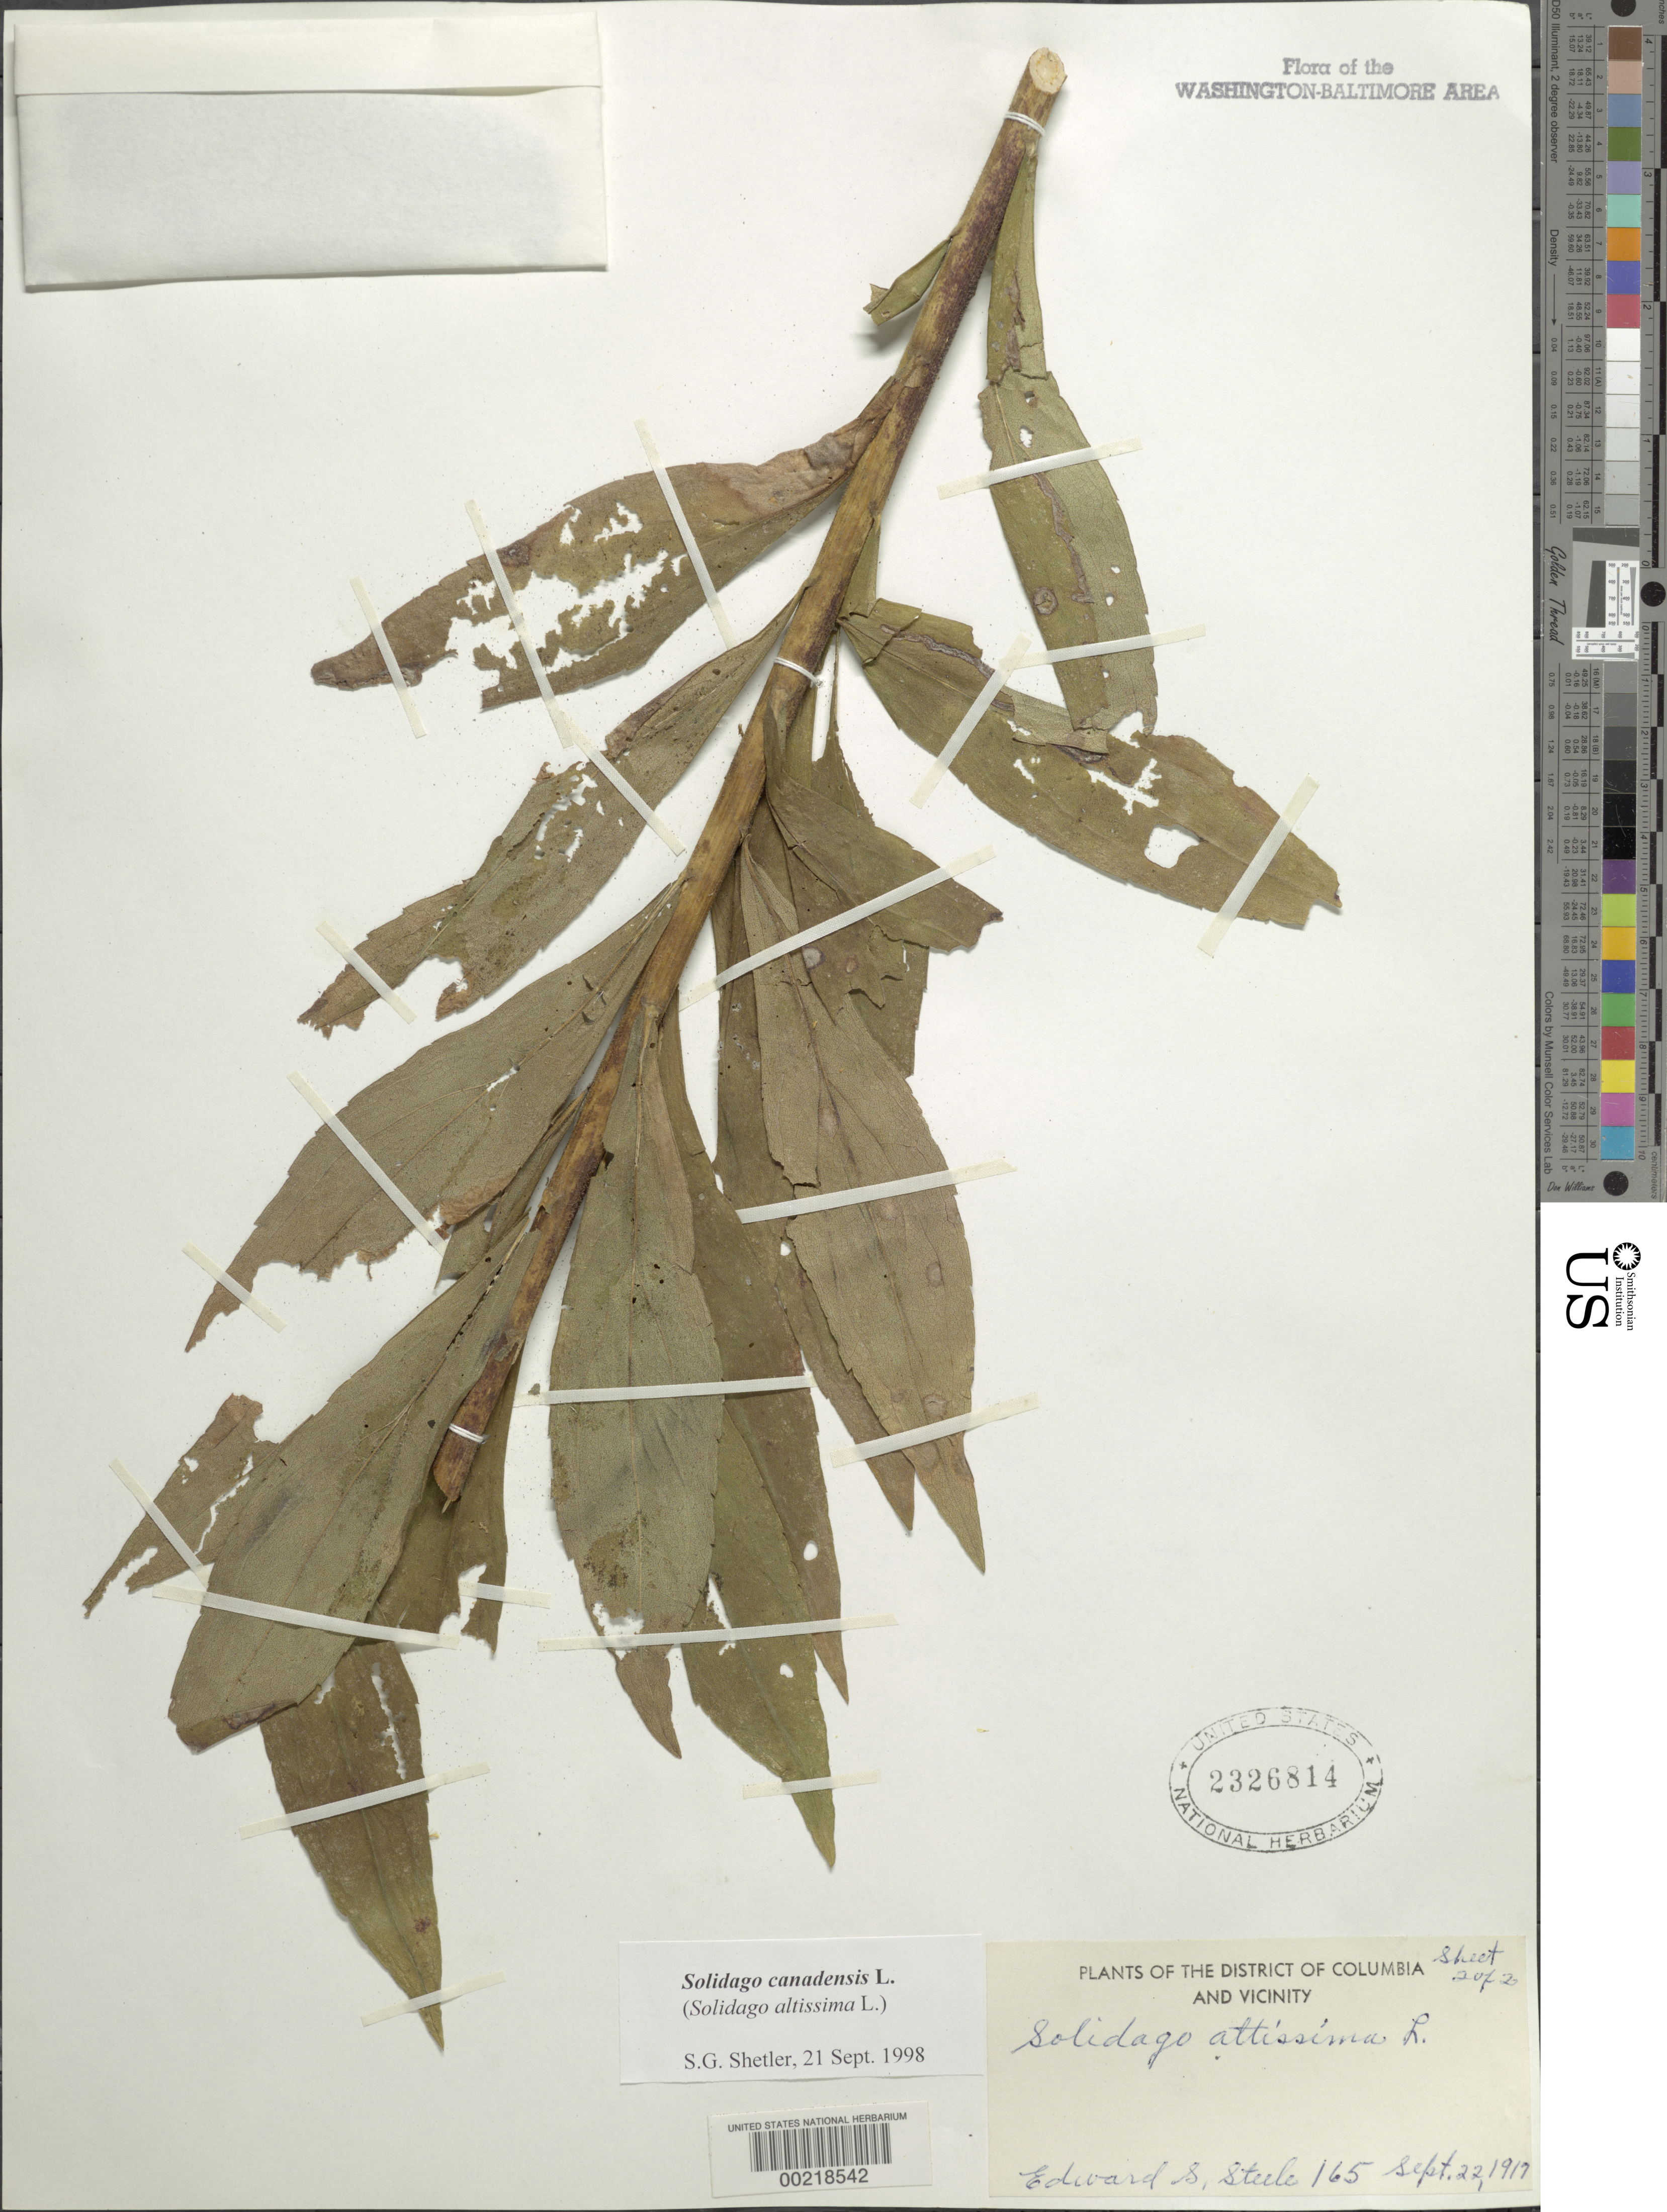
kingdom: Plantae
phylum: Tracheophyta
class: Magnoliopsida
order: Asterales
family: Asteraceae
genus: Solidago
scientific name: Solidago canadensis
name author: L.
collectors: E. Steele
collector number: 165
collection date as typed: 22 Sep 1917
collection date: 1917-09-22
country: United States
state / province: Maryland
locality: Near Waverly Heights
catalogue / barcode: US 2326814